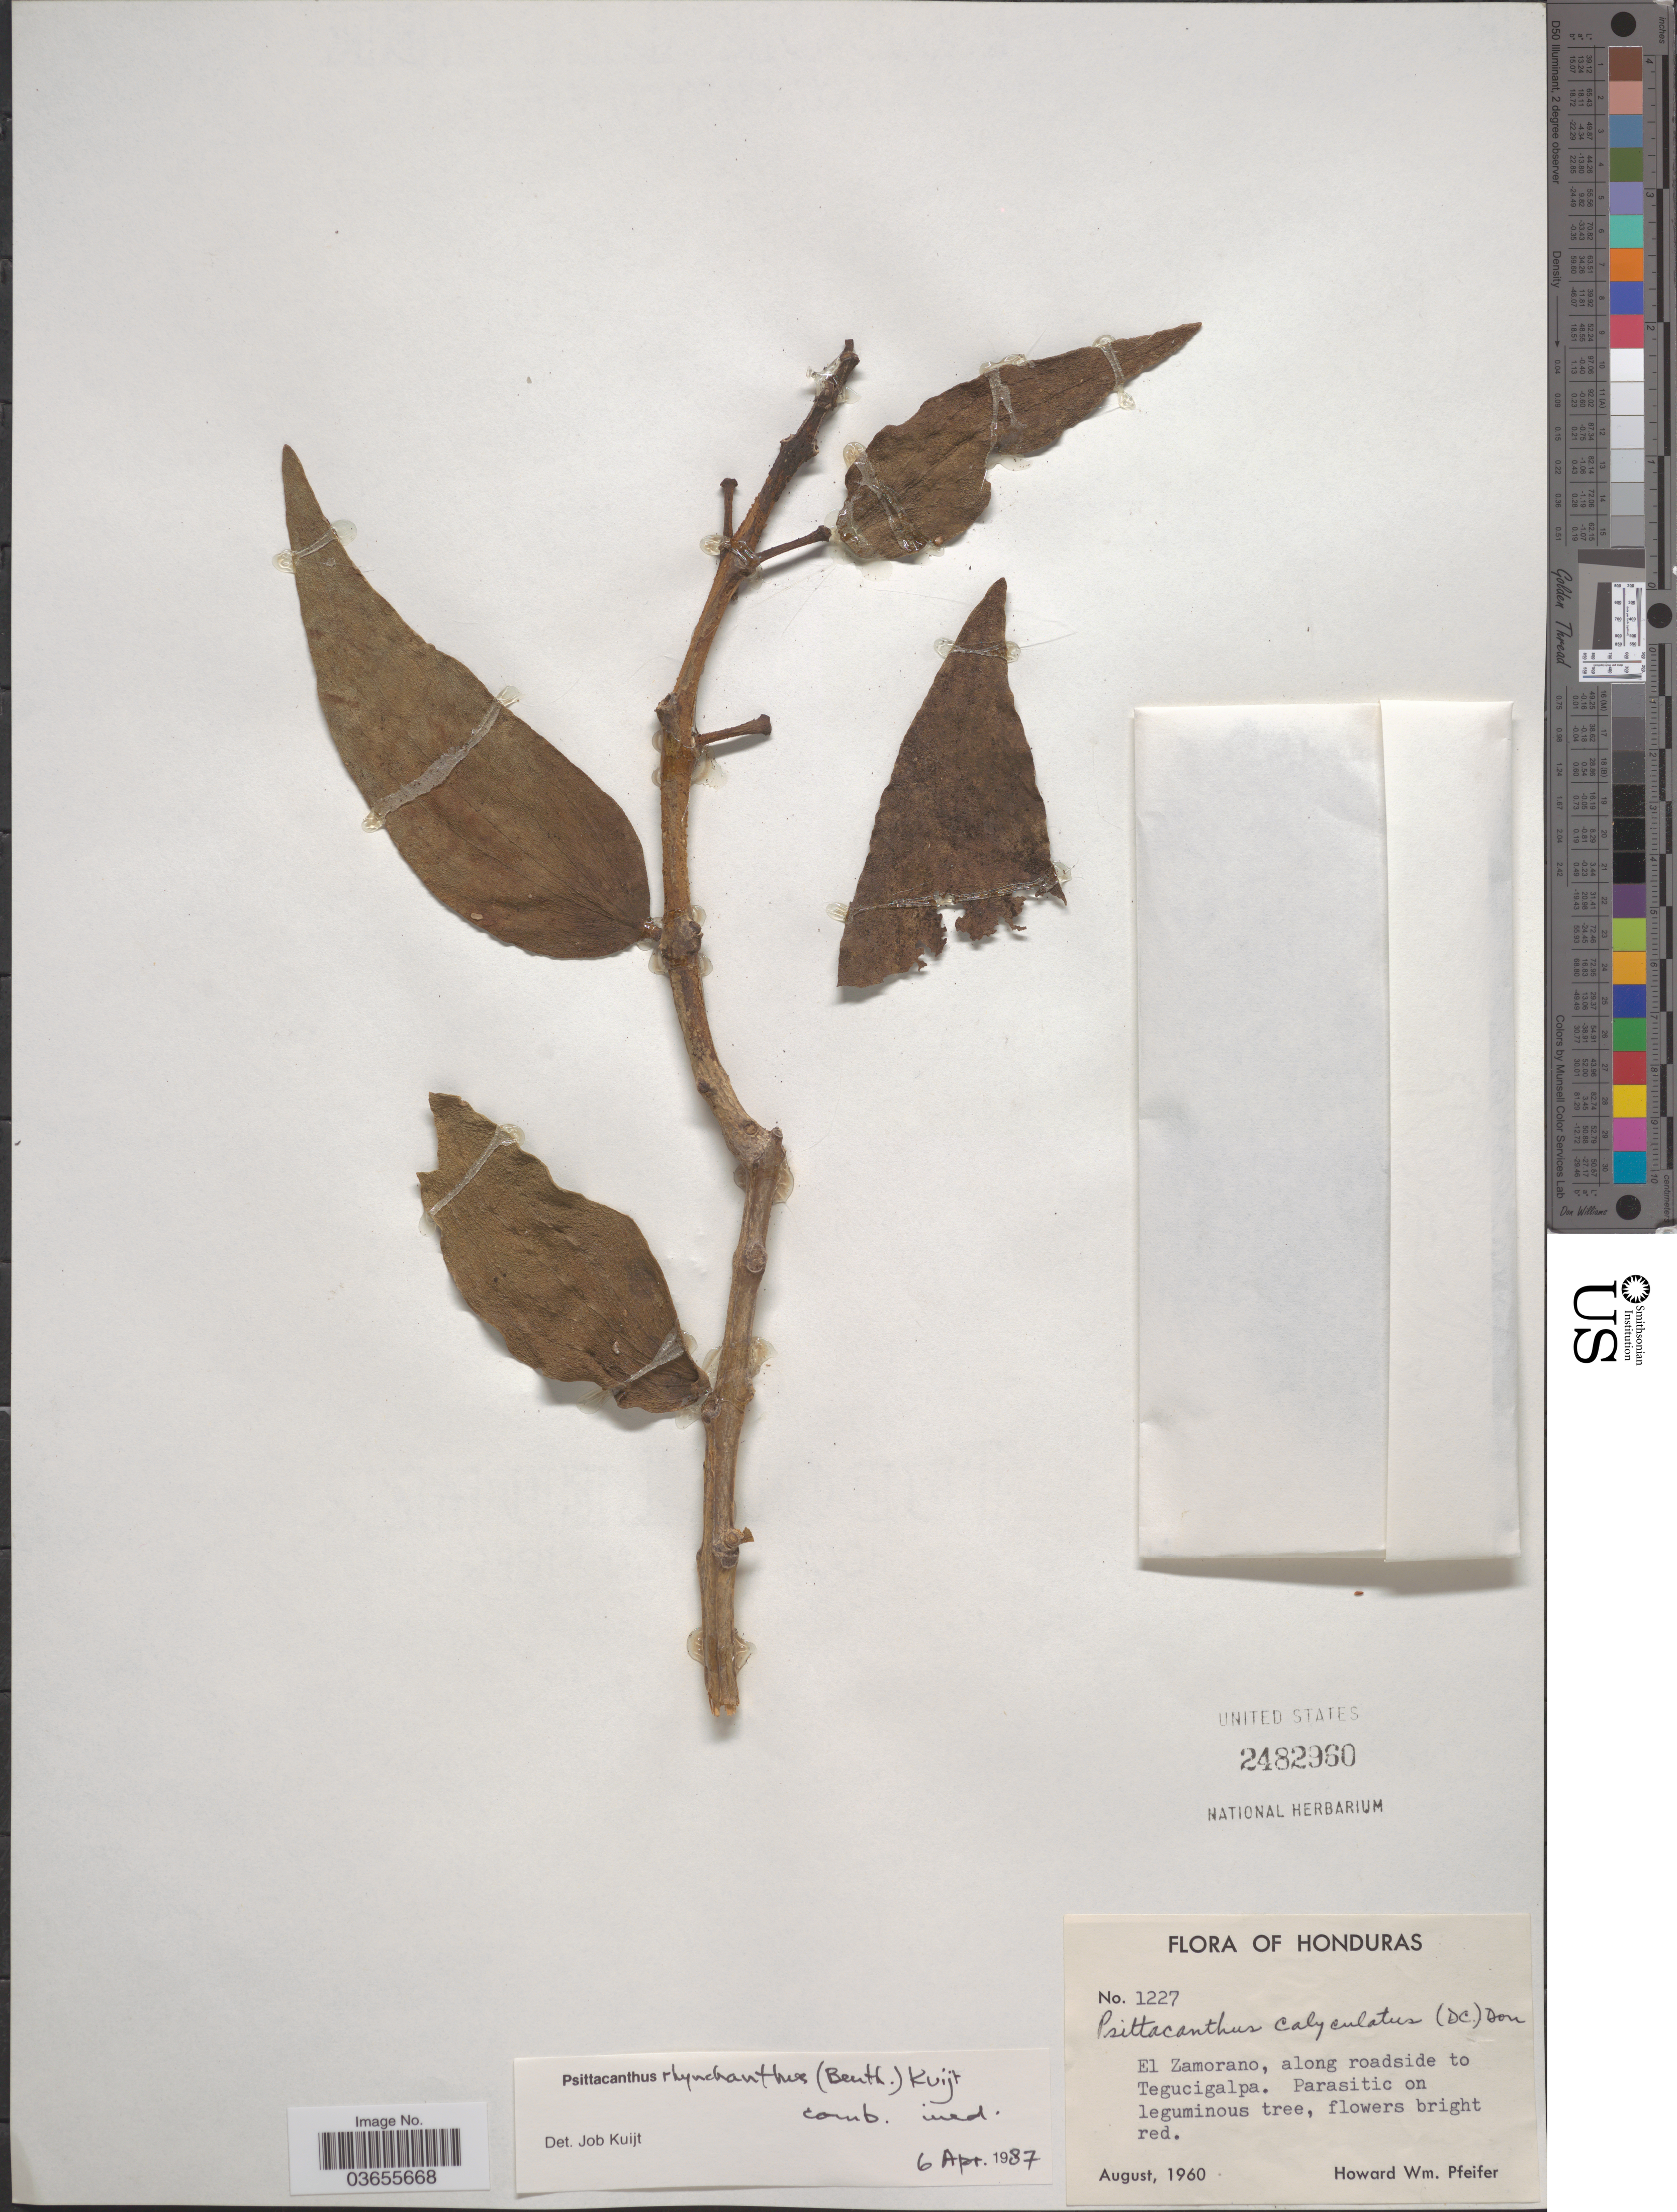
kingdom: Plantae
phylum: Tracheophyta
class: Magnoliopsida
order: Santalales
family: Loranthaceae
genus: Psittacanthus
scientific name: Psittacanthus rhynchanthus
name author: (Benth.) Kuijt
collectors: H. W. Pfeifer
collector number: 1227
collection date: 1960-08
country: Honduras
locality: El Zamorano, along roadside to Tegucigalpa.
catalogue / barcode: US 2482960